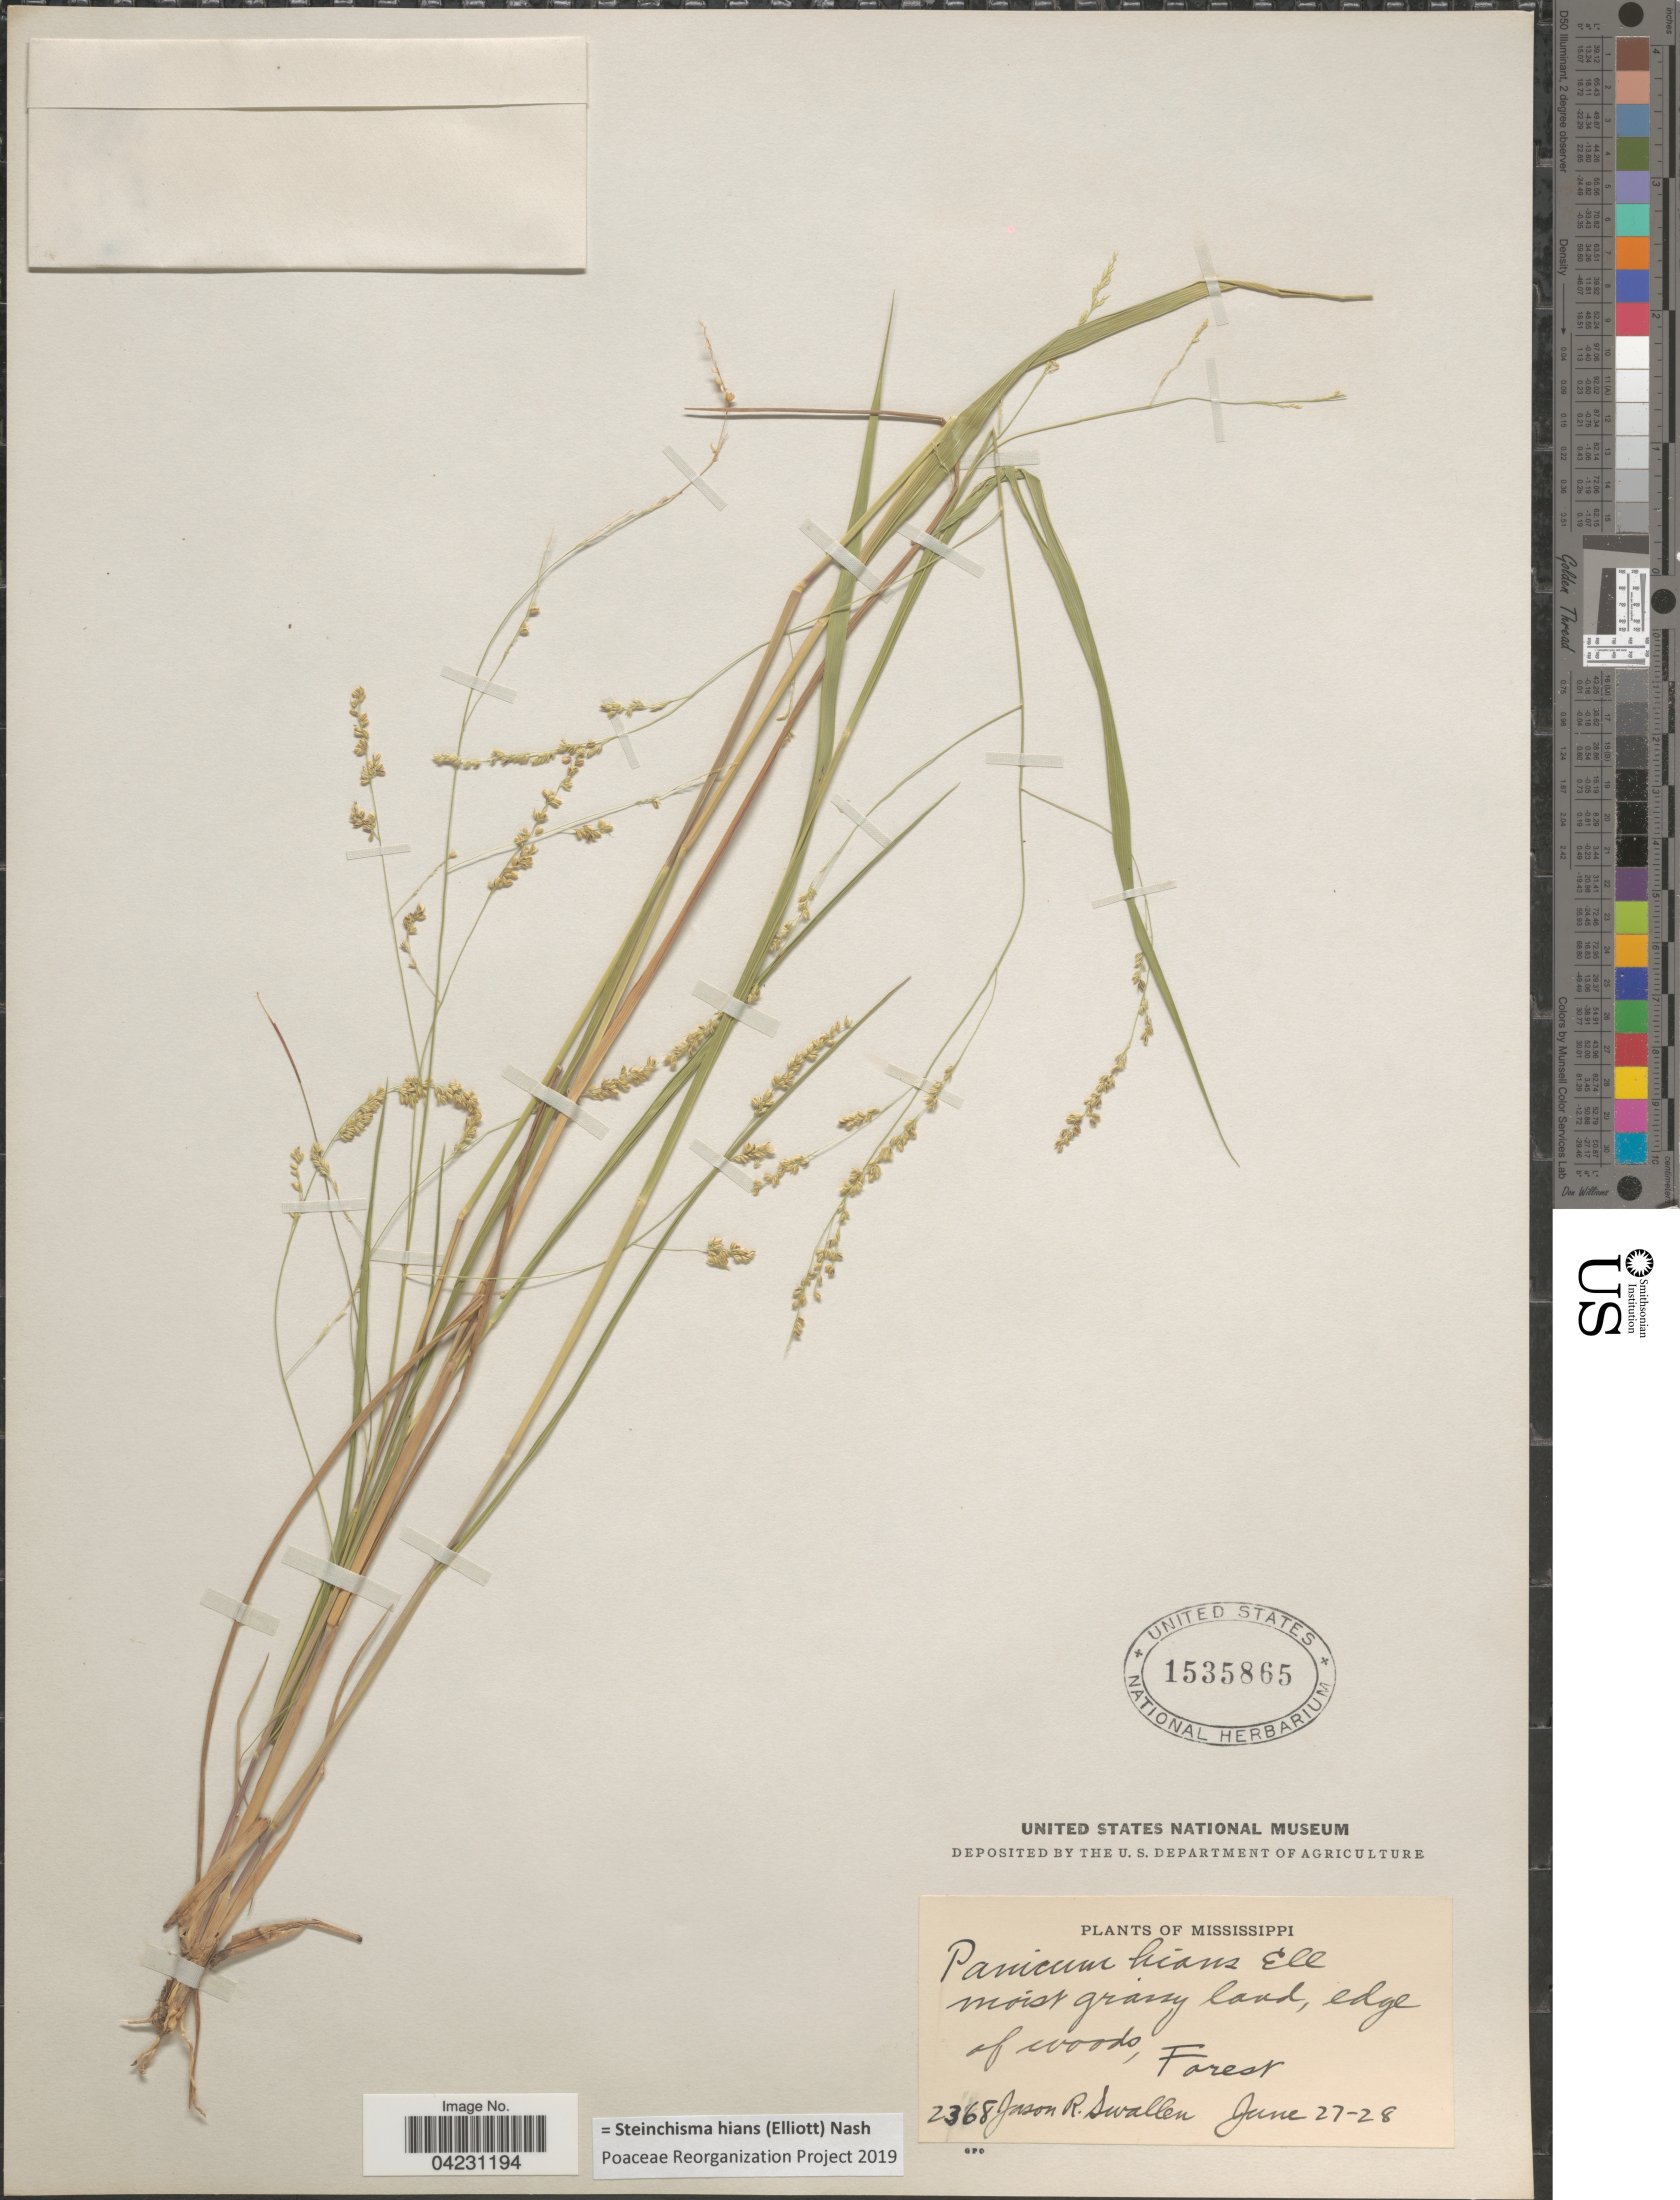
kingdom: Plantae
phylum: Tracheophyta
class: Liliopsida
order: Poales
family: Poaceae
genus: Steinchisma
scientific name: Steinchisma hians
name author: (Elliott) Nash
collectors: J. R. Swallen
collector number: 2368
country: United States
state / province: Mississippi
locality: Moist grassy land, edge of woods, Forest.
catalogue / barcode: US 1535865